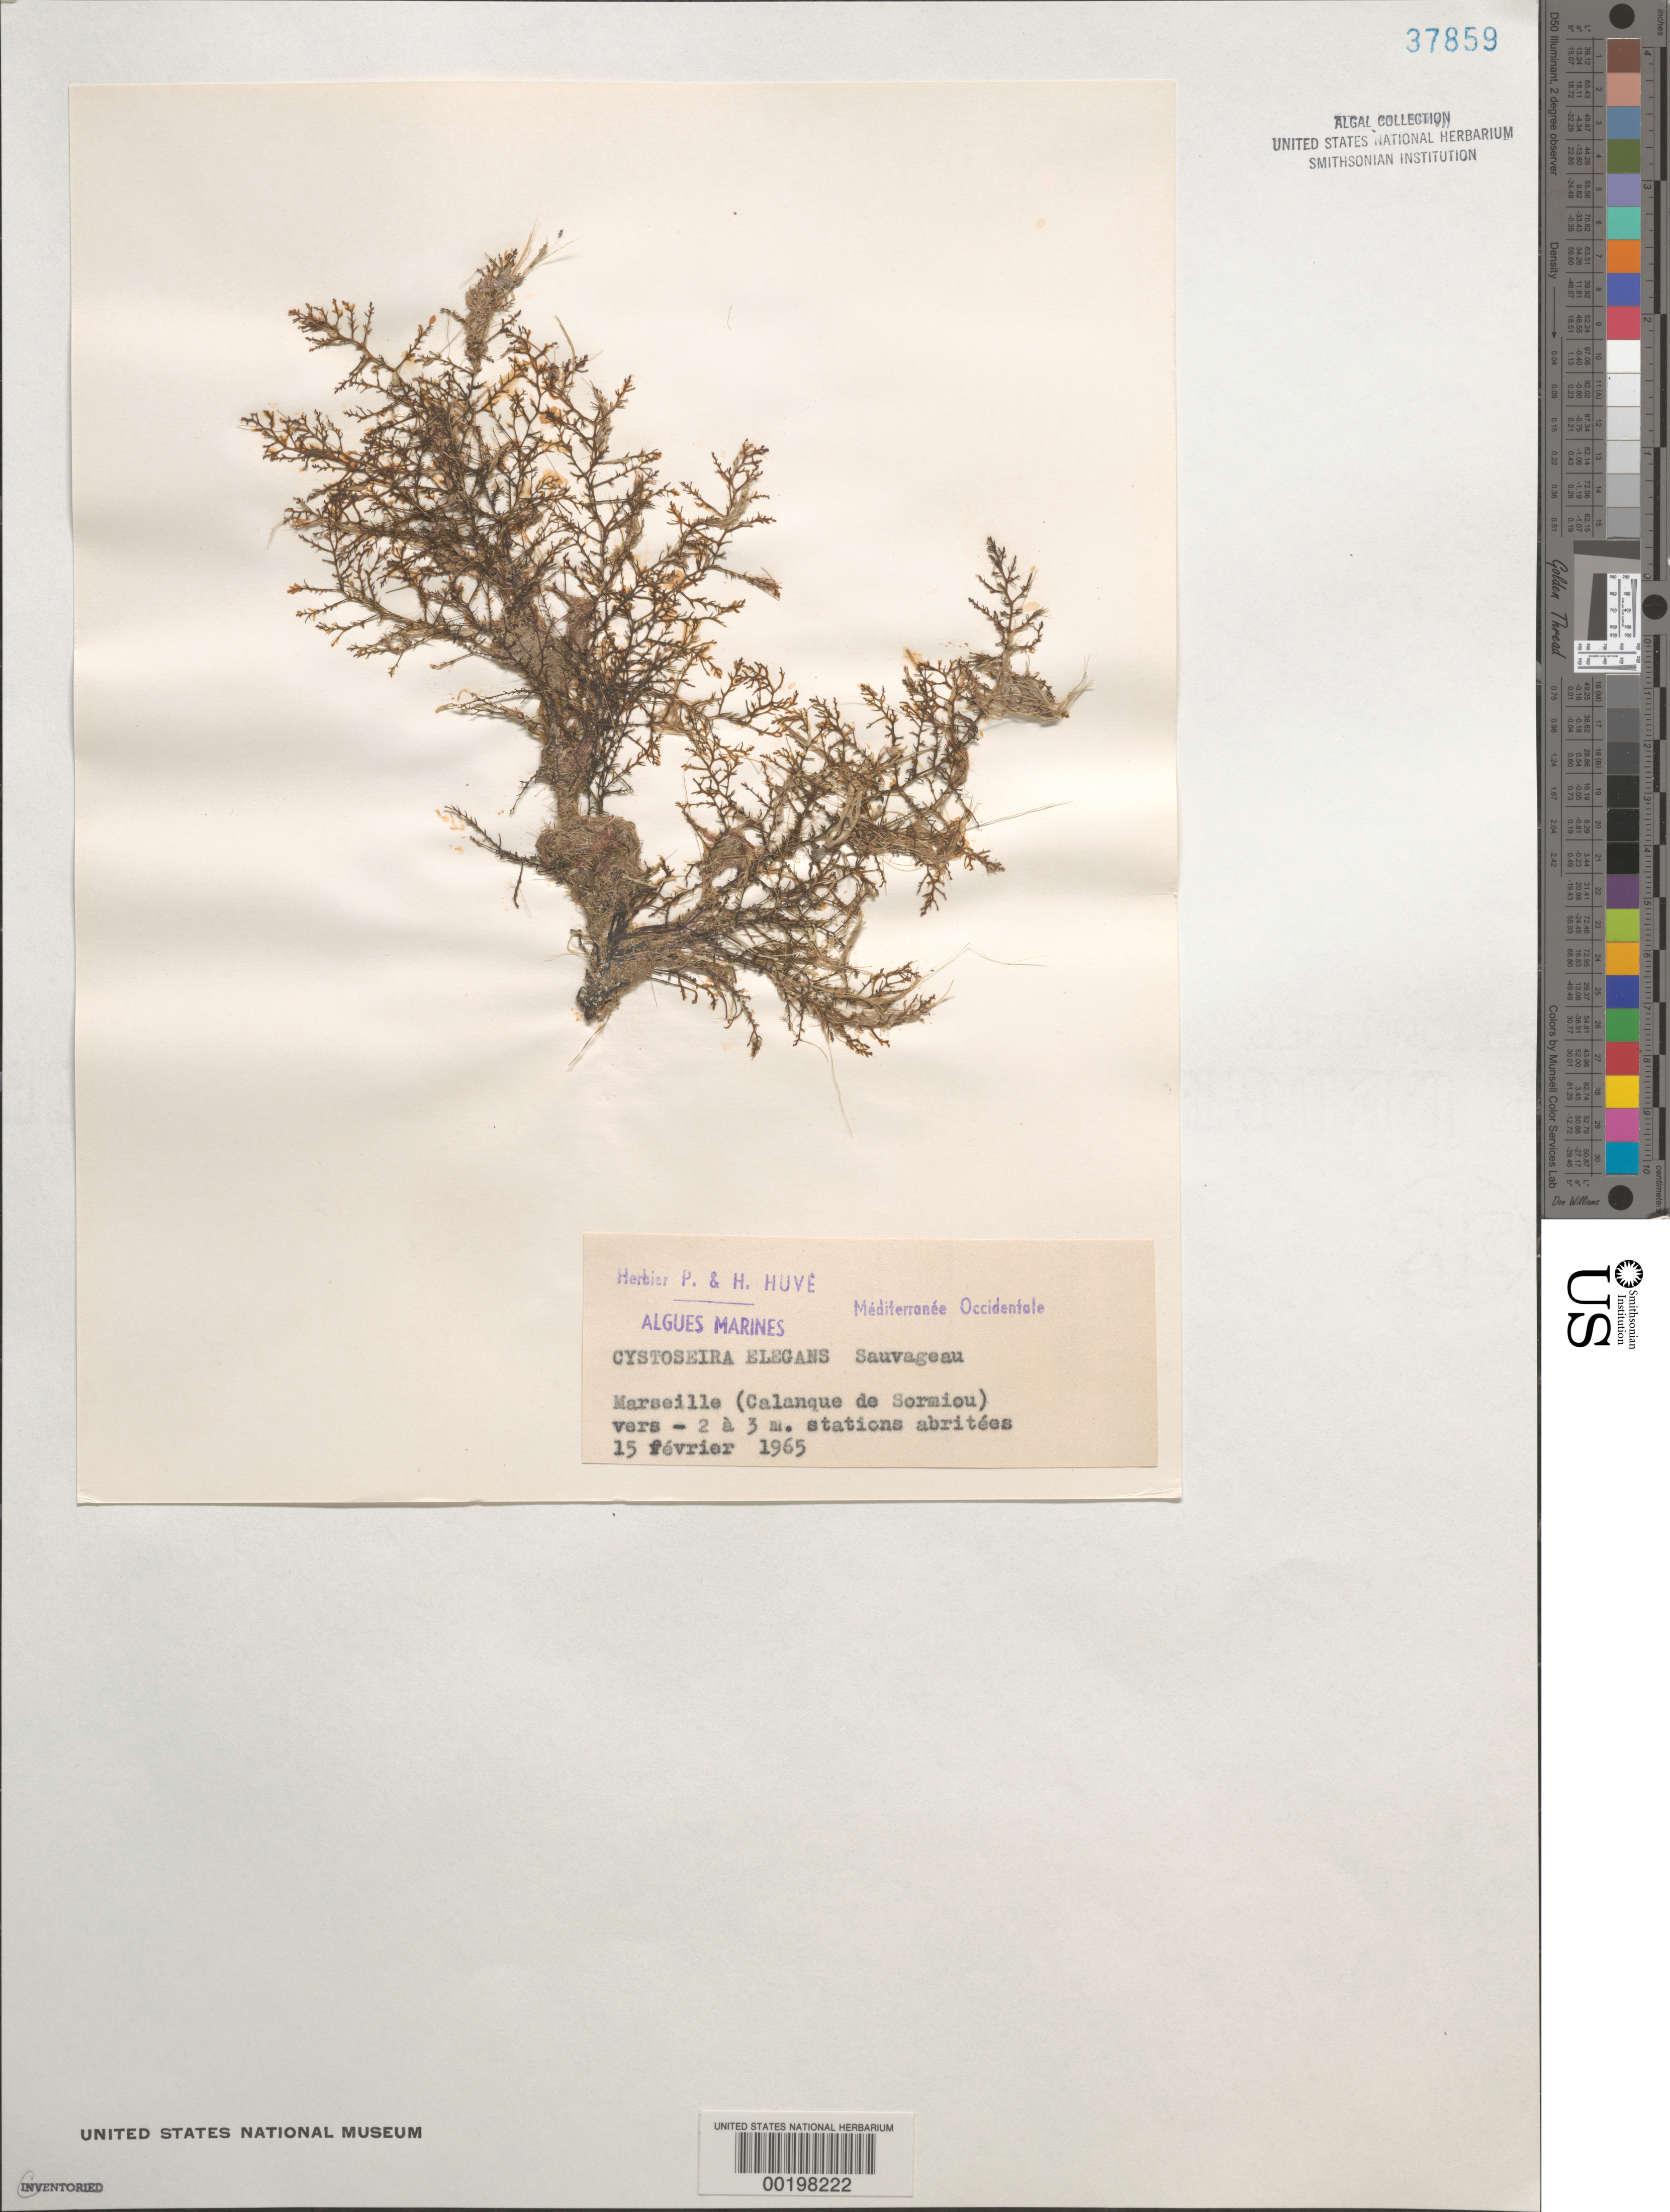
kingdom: Chromista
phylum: Ochrophyta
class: Phaeophyceae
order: Fucales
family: Sargassaceae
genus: Gongolaria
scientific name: Gongolaria elegans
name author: (Sauvageau) Molinari & Guiry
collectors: P. Huve & H. Huve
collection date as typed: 15 Feb 1965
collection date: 1965-02-15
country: France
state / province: Provence-Alpes-Côte d'Azur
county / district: Bouches-du-Rhône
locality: Calanque de Sormiou, near Marseille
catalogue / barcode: US 37859